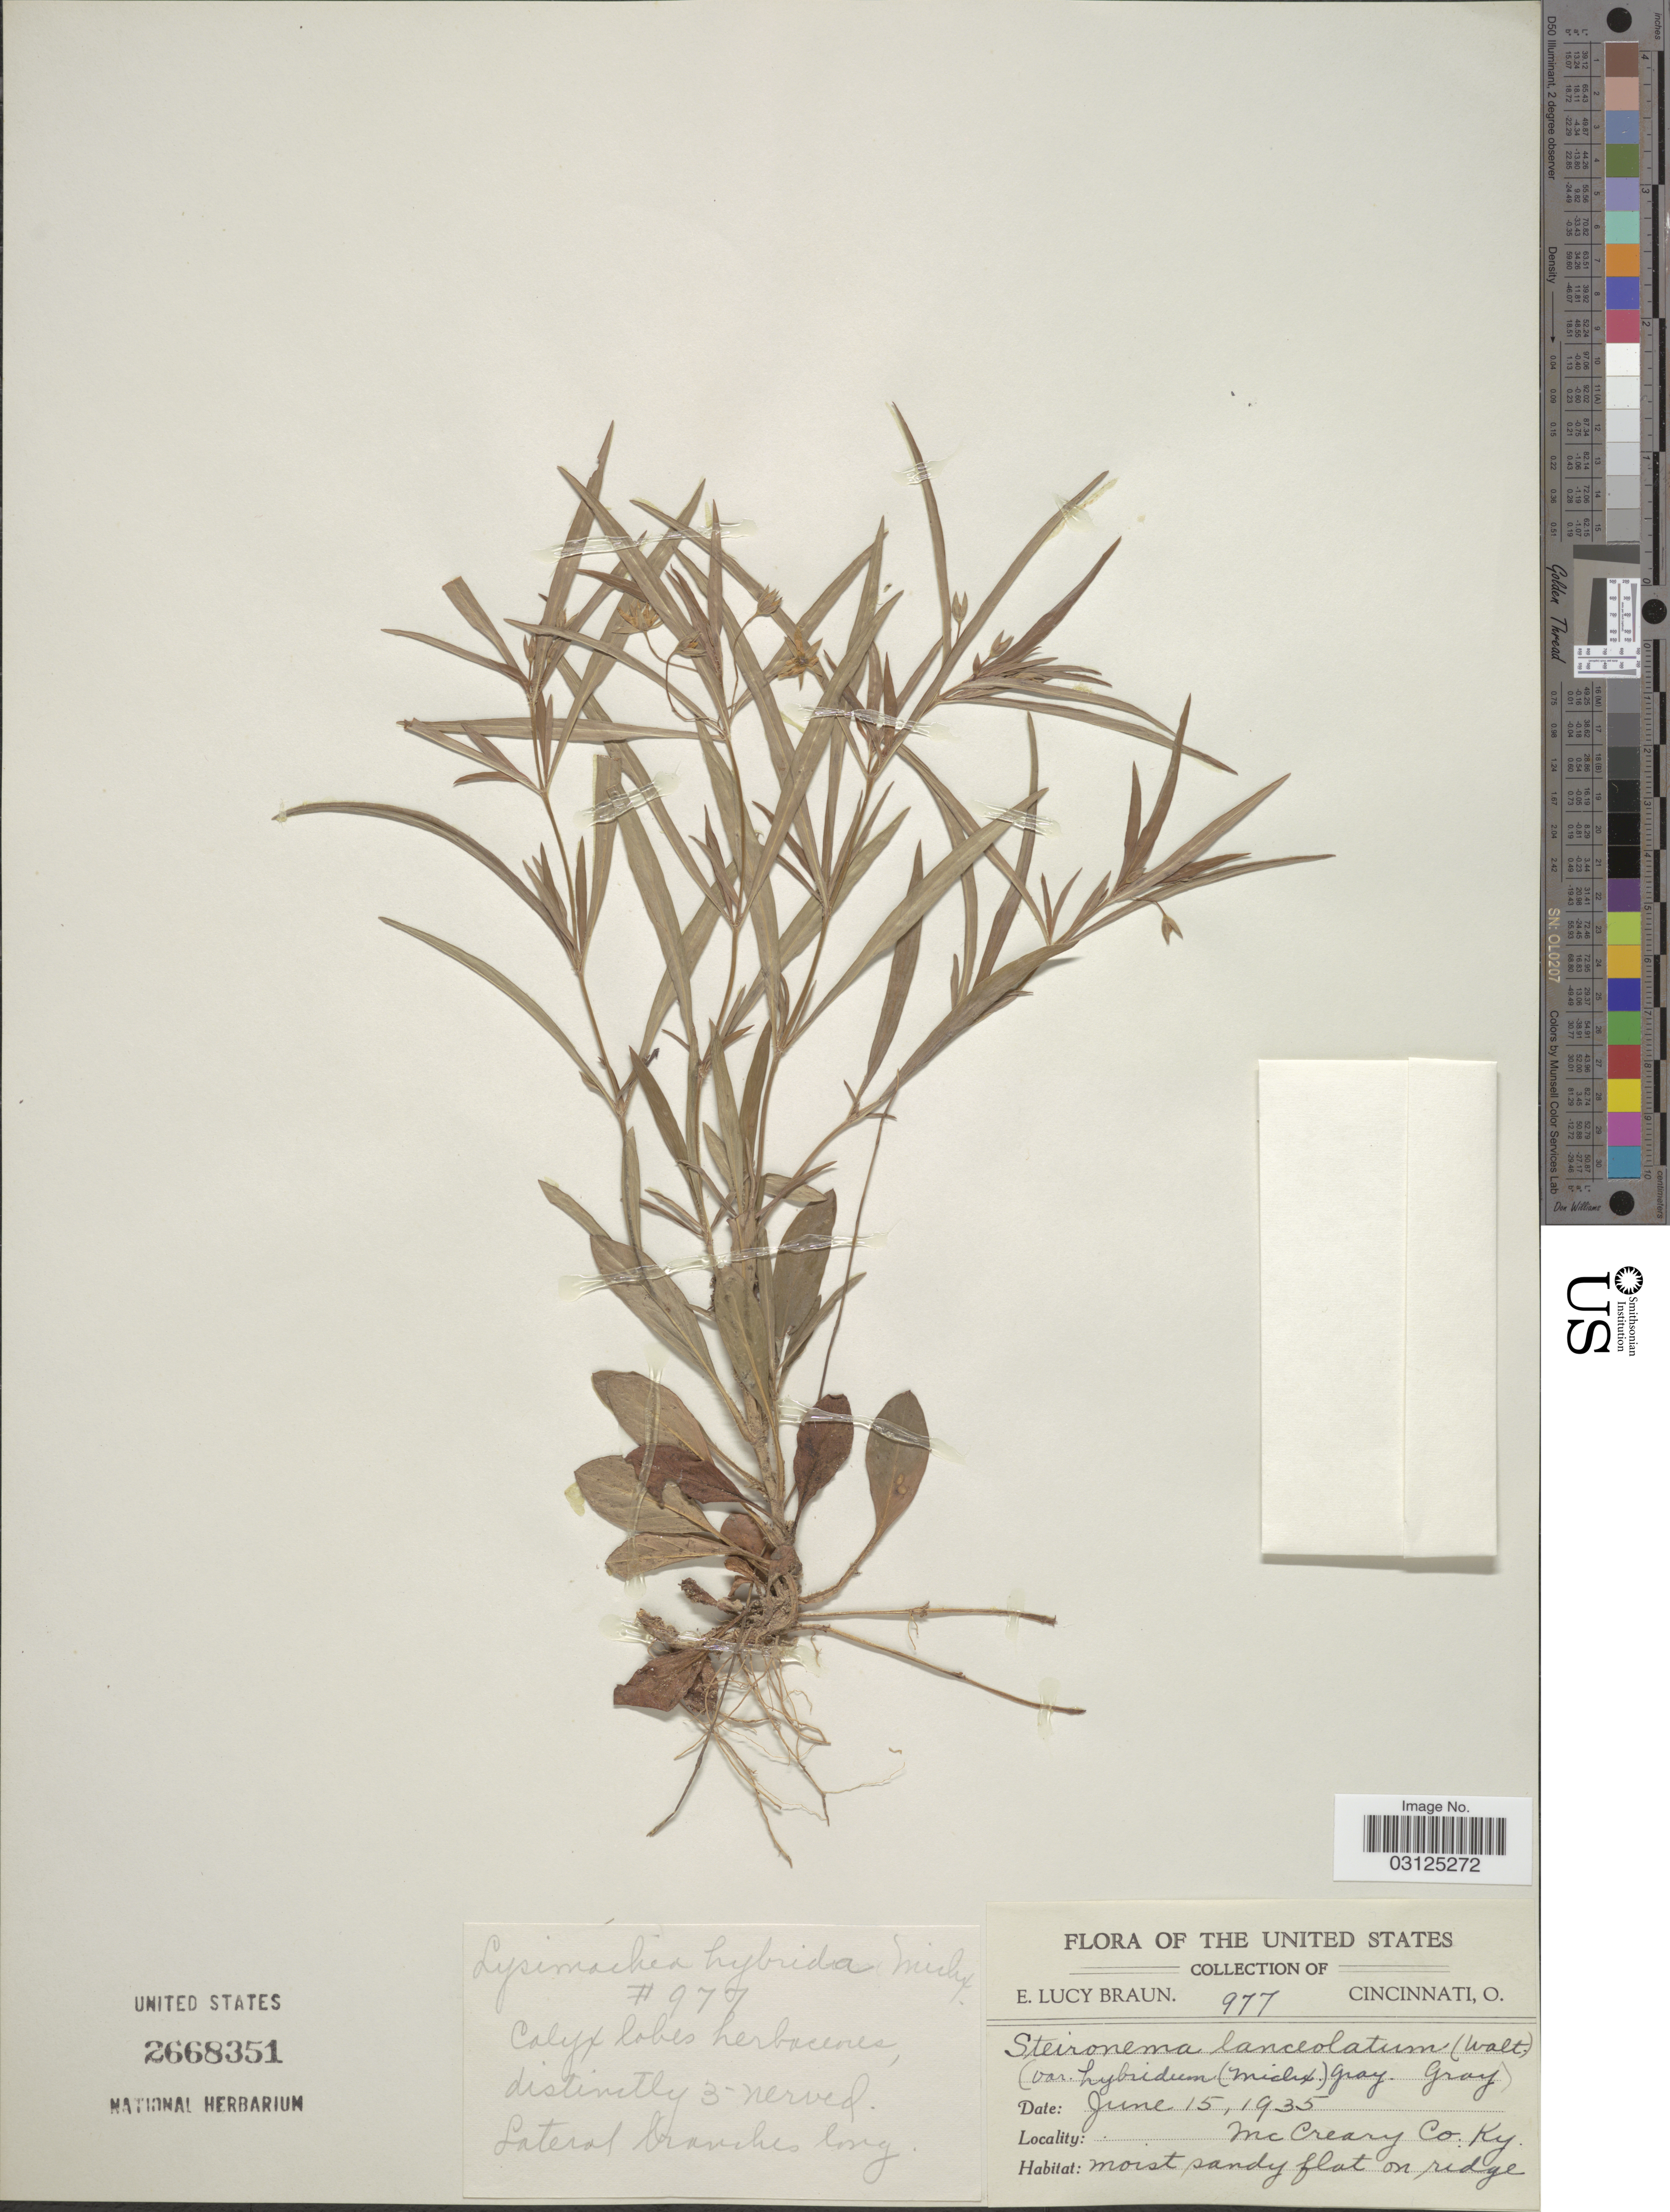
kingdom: Plantae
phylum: Tracheophyta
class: Magnoliopsida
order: Ericales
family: Primulaceae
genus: Lysimachia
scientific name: Lysimachia hybrida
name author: Michx.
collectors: E. L. Braun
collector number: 977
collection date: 1935-06-15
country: United States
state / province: Kentucky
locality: McCreary Co.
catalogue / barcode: US 2668351